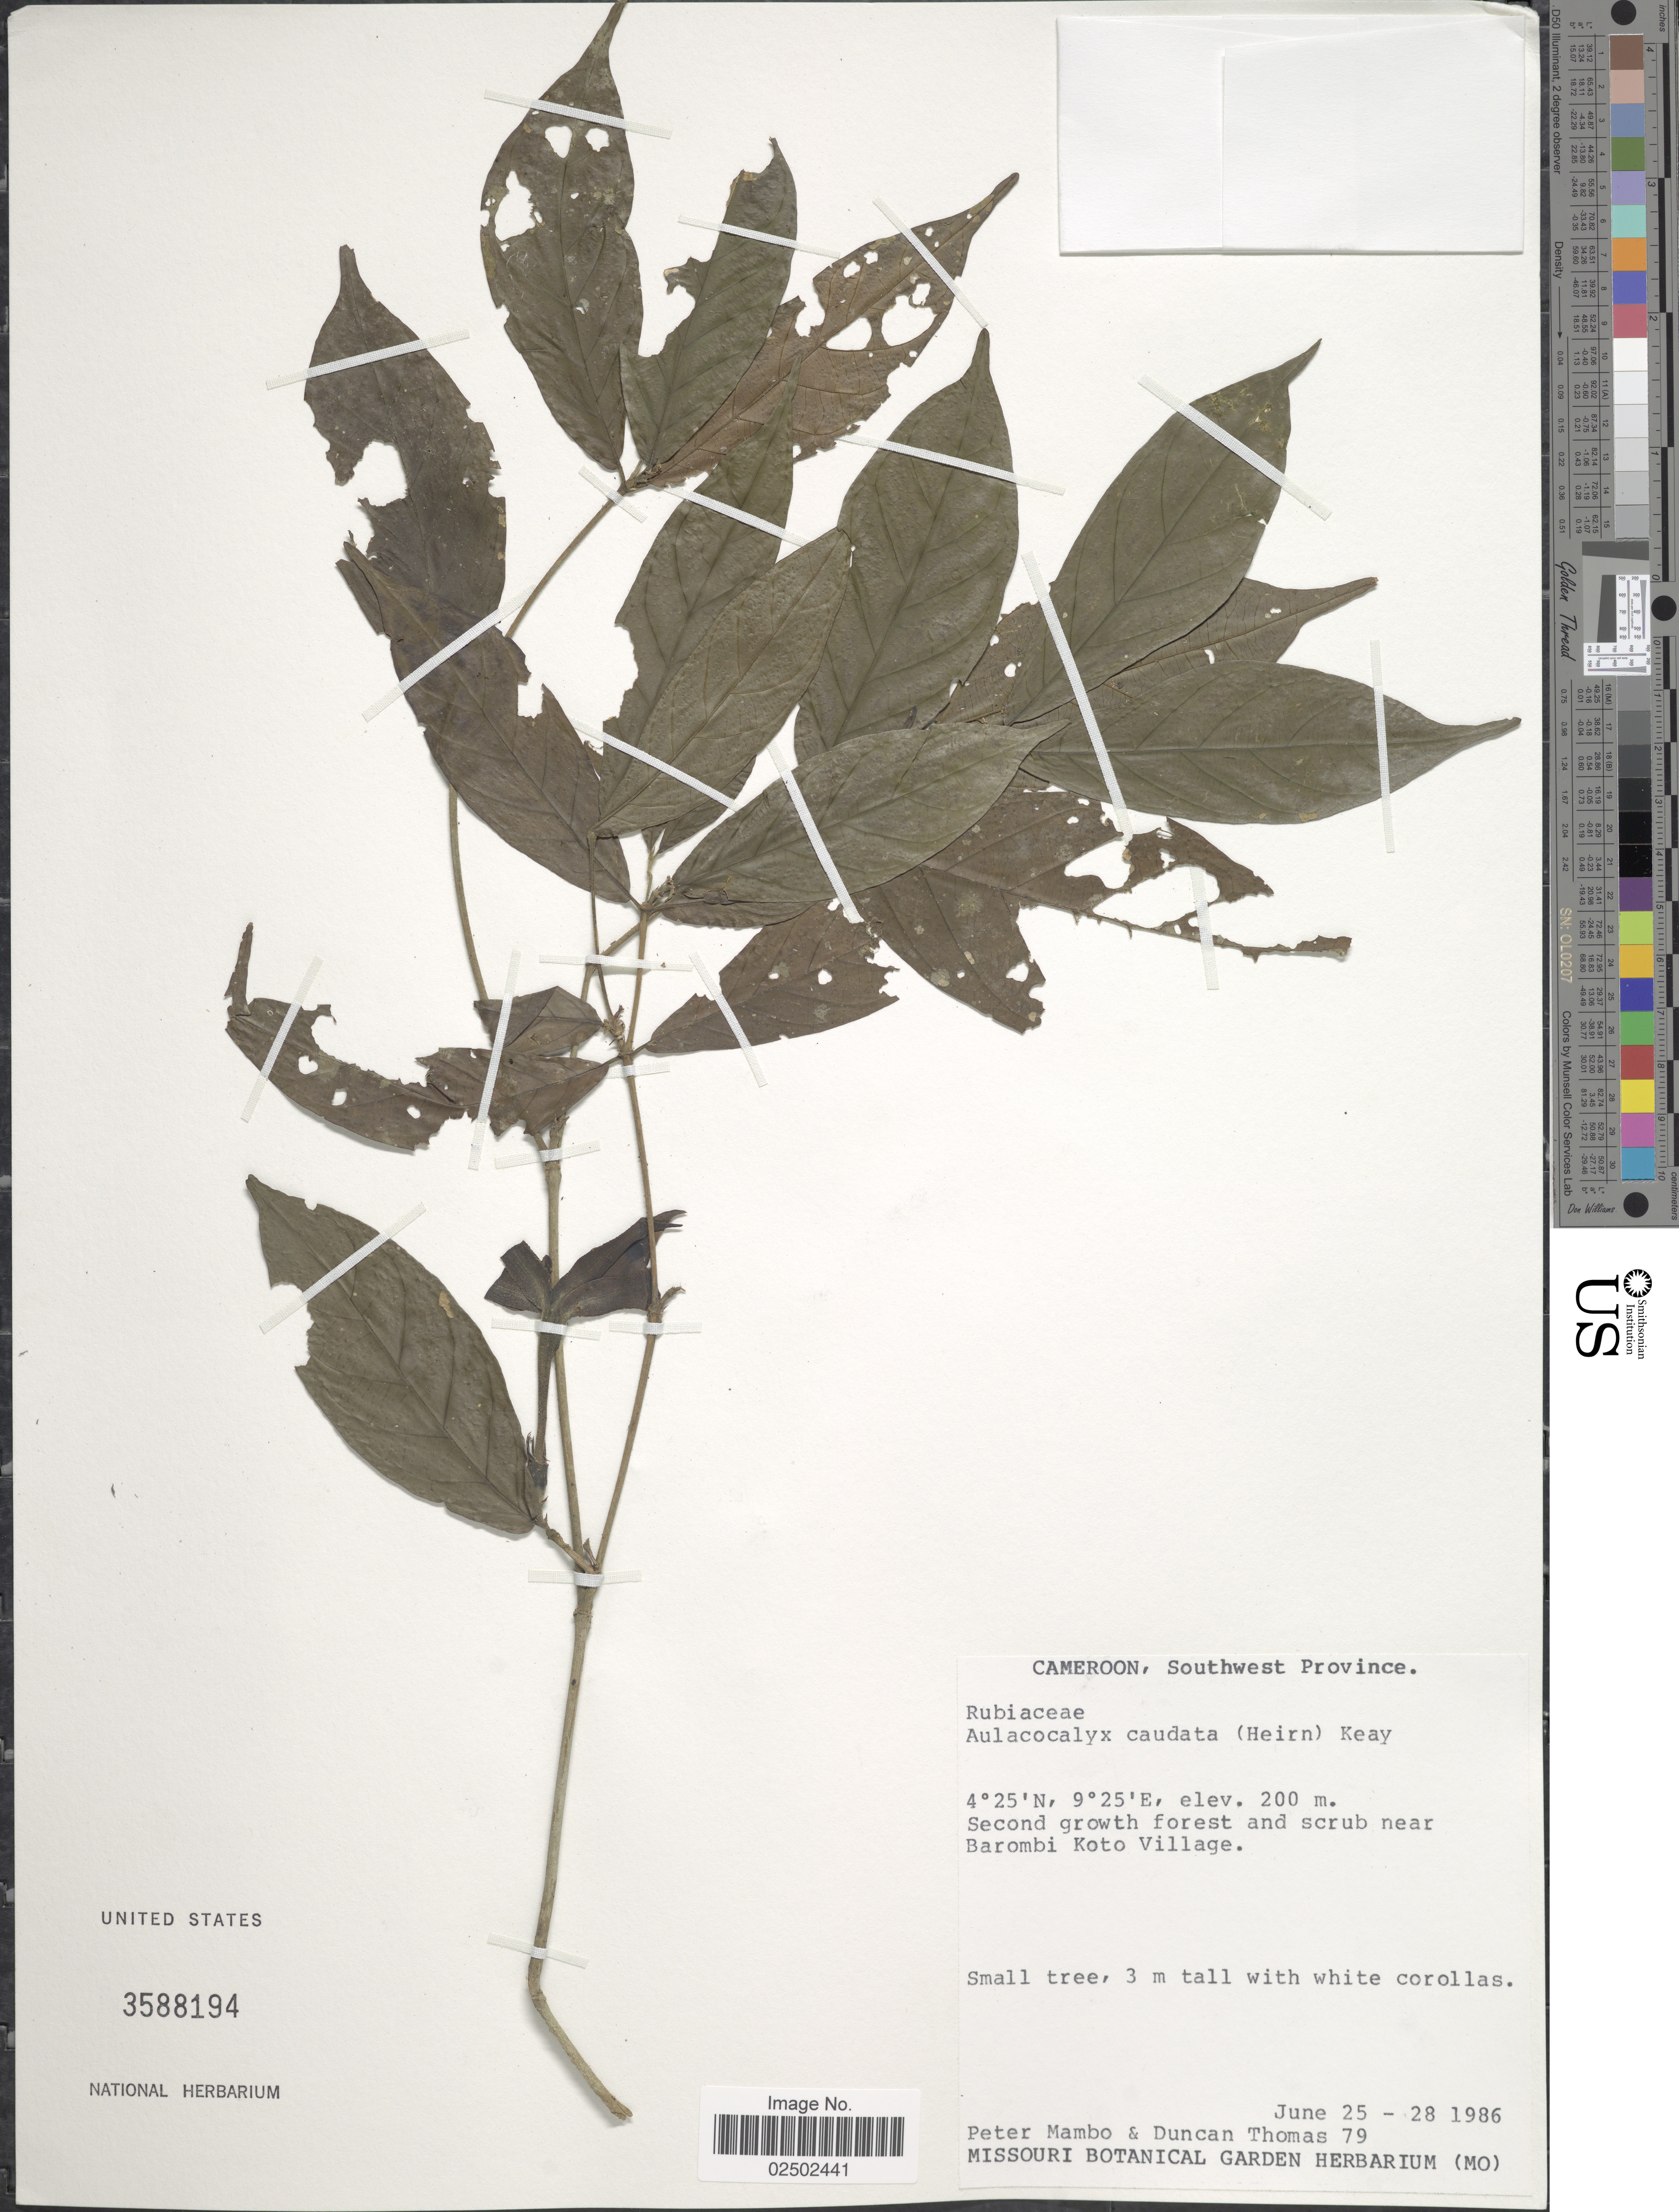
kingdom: Plantae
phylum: Tracheophyta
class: Magnoliopsida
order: Gentianales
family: Rubiaceae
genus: Aulacocalyx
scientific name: Aulacocalyx caudata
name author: (Hiern) Keay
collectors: P. Mambo & D. W. Thomas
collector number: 79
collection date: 1986-06-25/1986-06-28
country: Cameroon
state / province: Sud-Ouest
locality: Southwest Province, near Barombi Koto Village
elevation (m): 200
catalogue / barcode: US 3588194